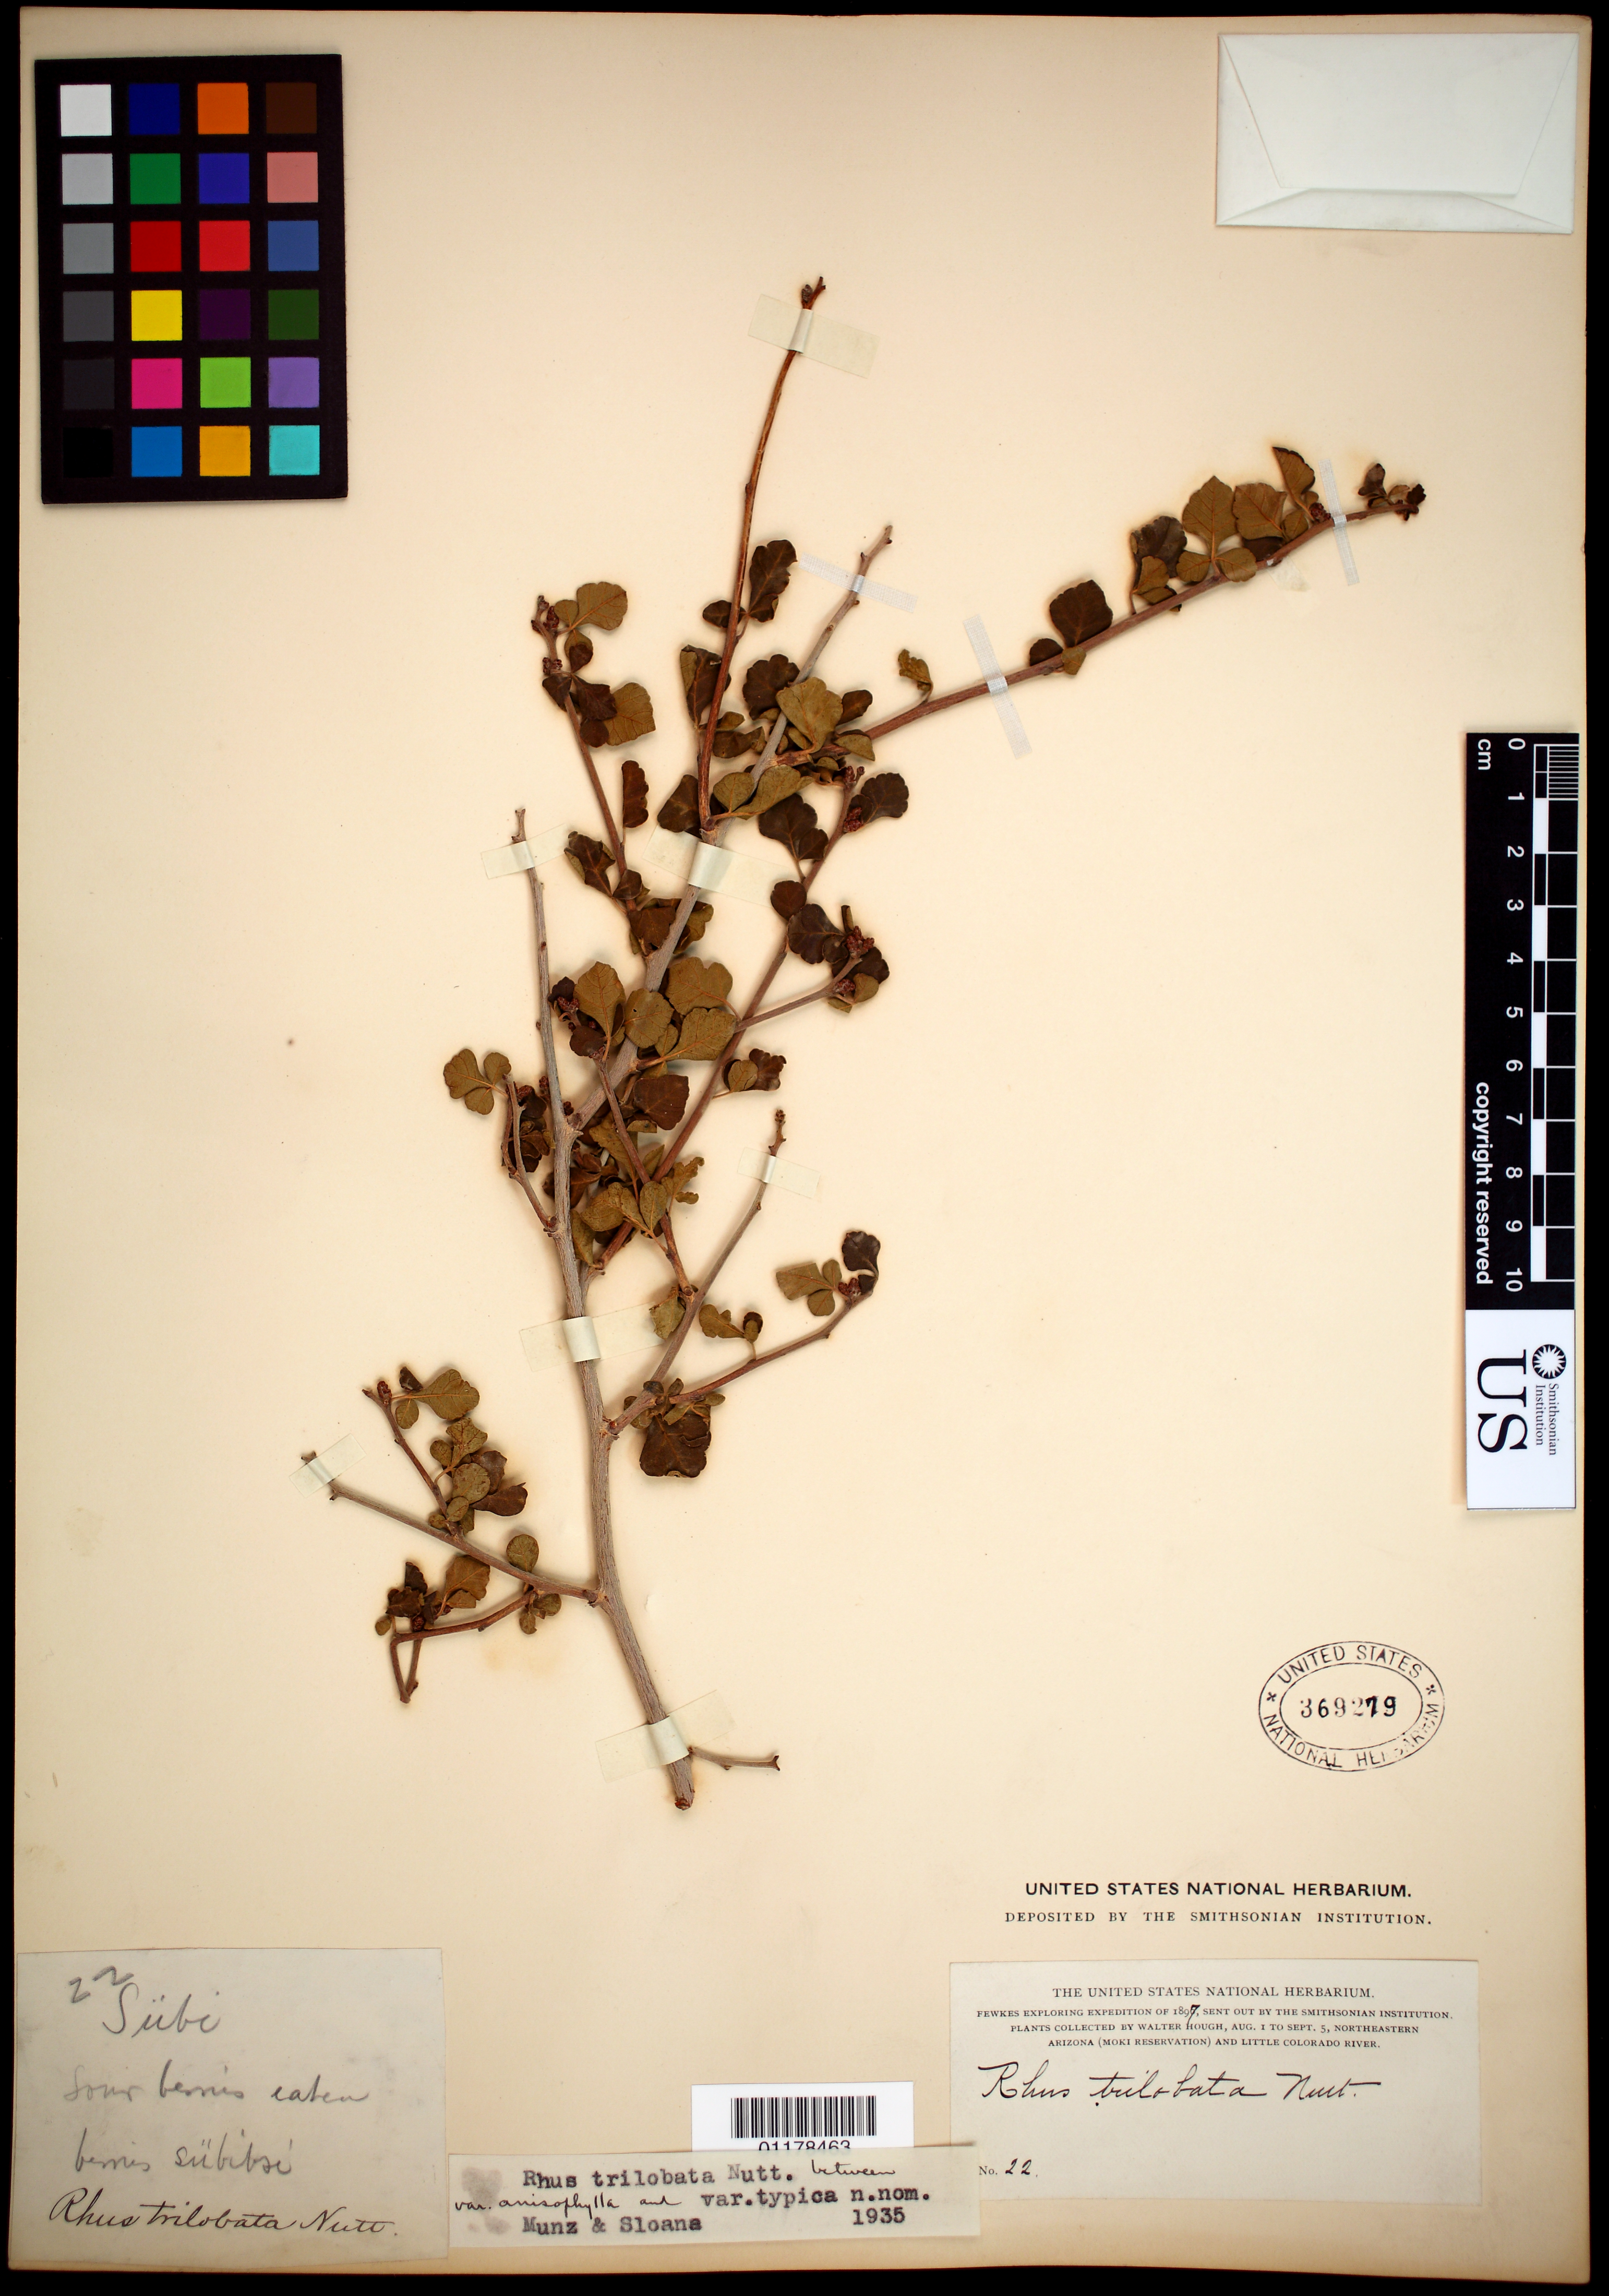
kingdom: Plantae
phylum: Tracheophyta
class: Magnoliopsida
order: Sapindales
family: Anacardiaceae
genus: Rhus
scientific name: Rhus trilobata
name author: Nutt.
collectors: W. Hough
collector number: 22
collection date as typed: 01 Aug 1897 to 05 Sep 1897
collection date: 1897-08-01/1897-09-05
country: United States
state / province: Arizona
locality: Northeastern Arizona (Moki Reservation) and Little Colorado River.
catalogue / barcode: US 369279